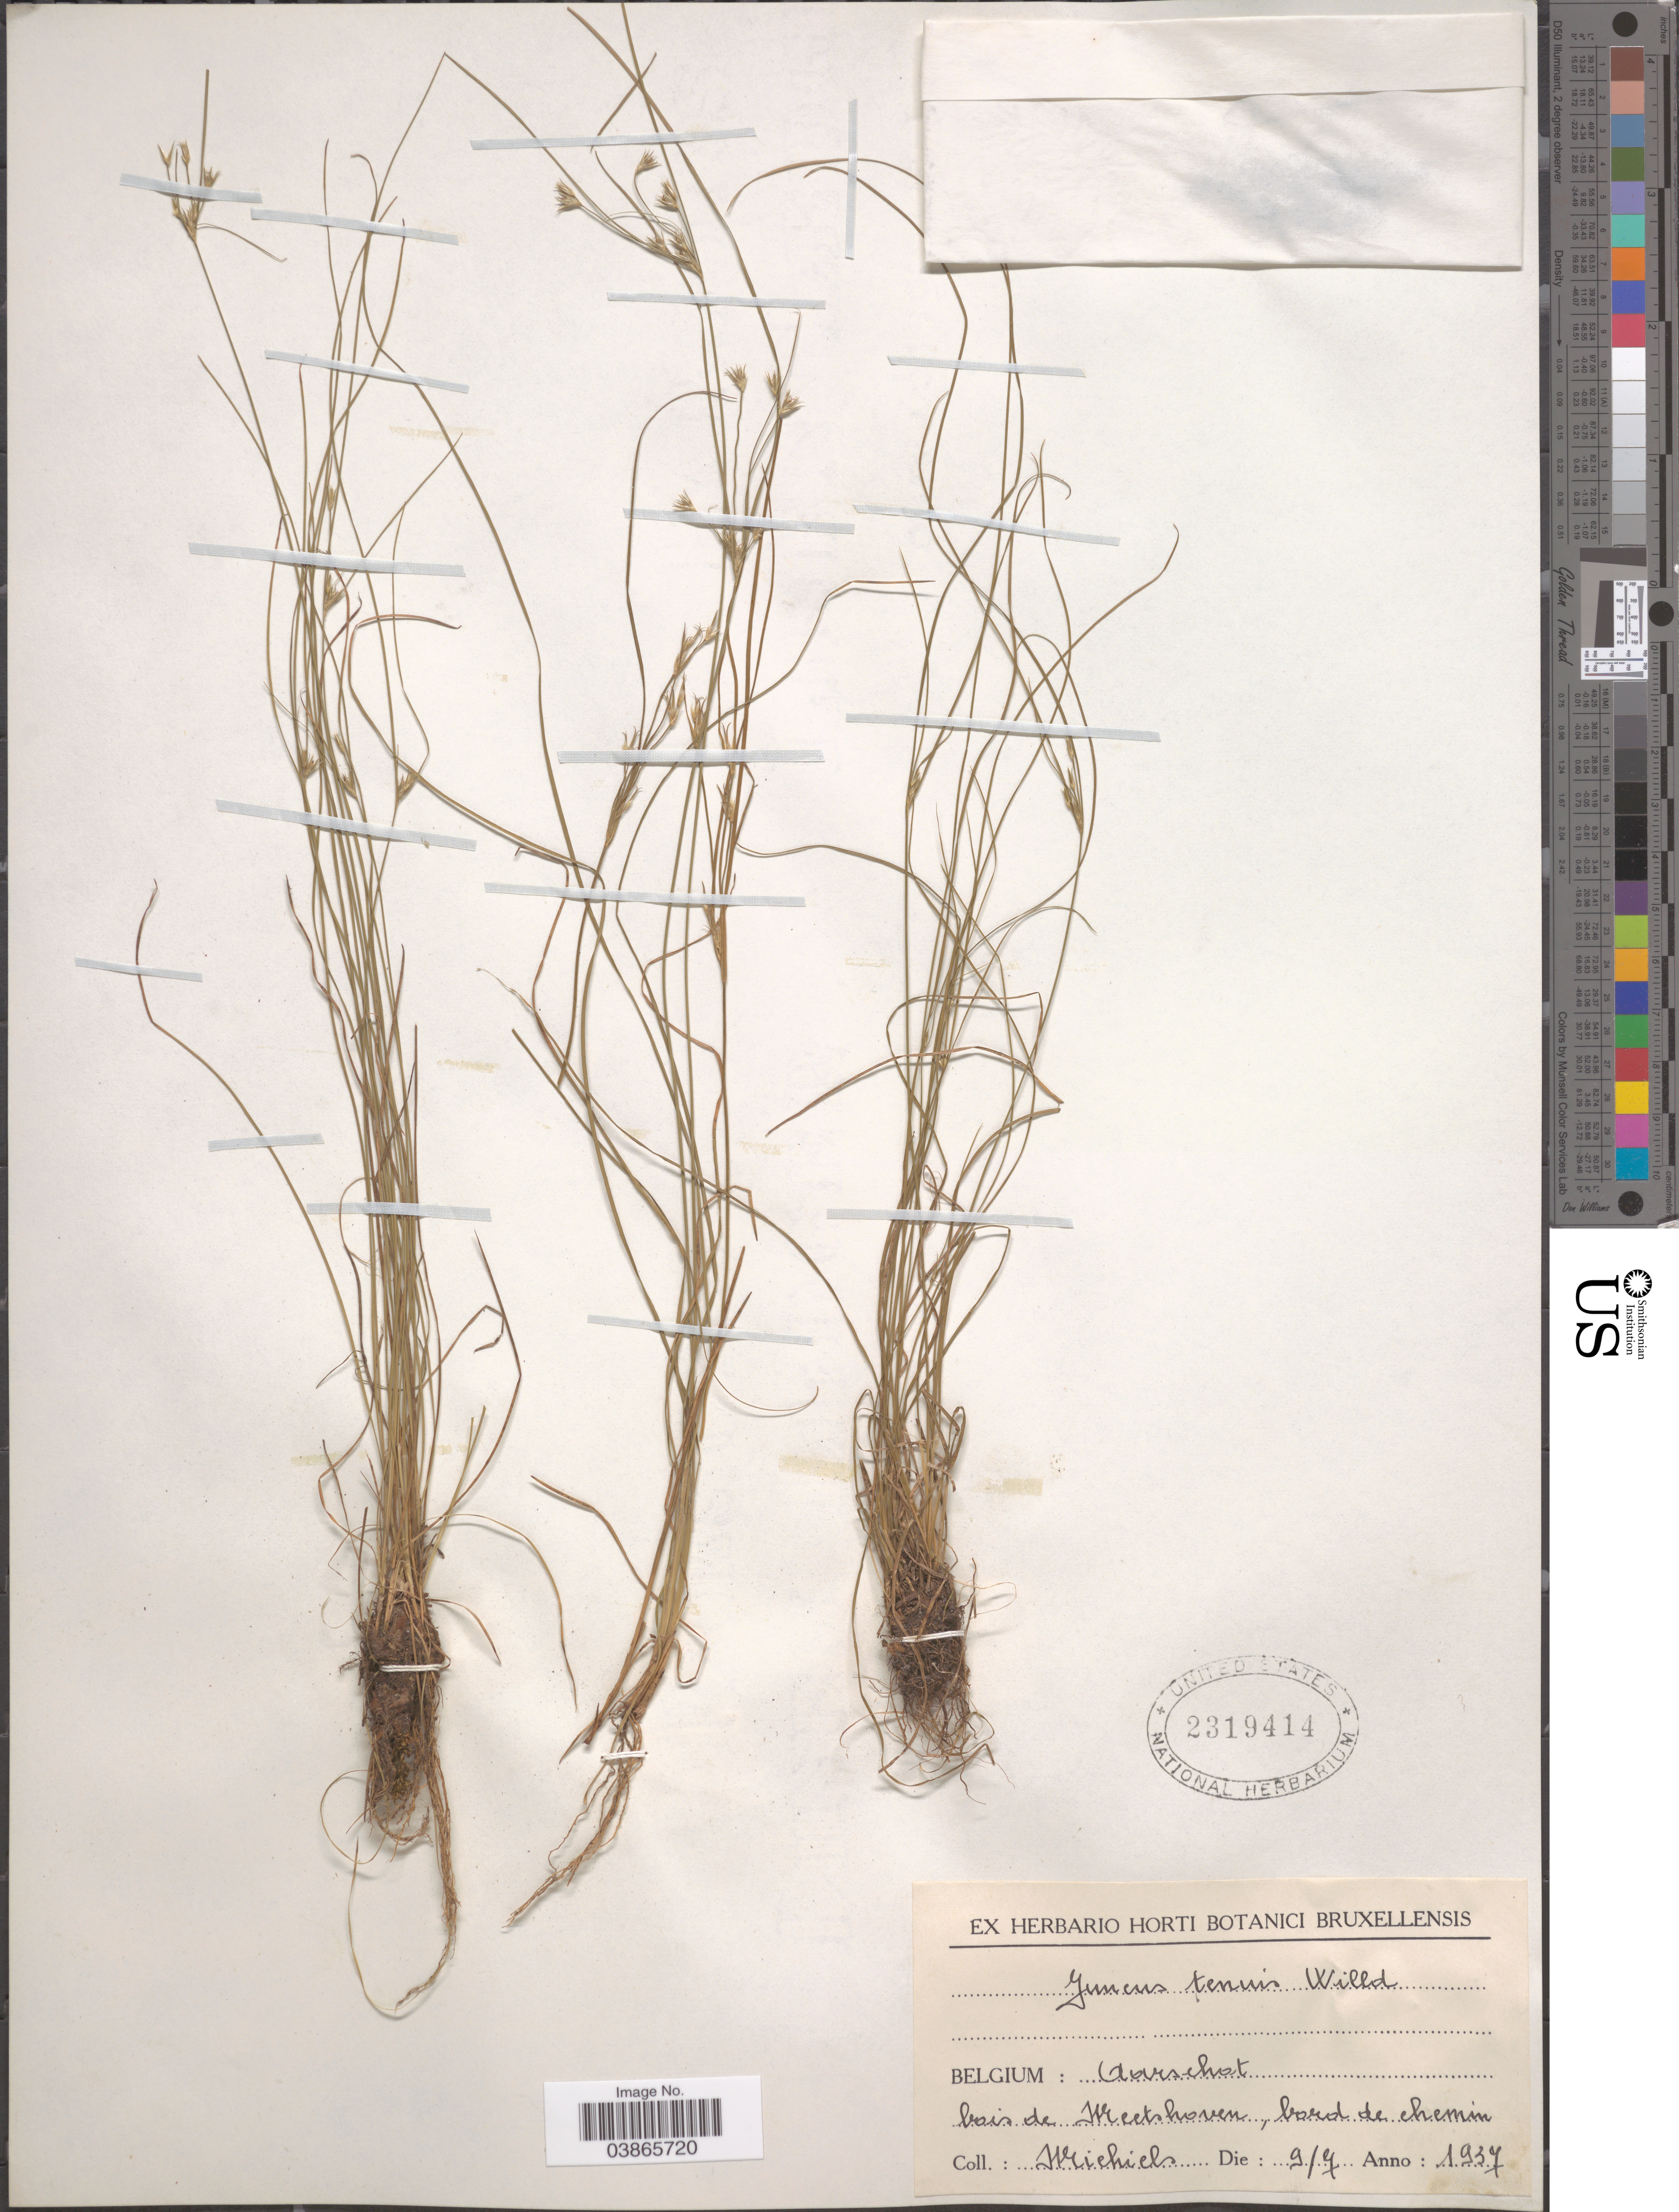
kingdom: Plantae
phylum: Tracheophyta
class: Liliopsida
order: Poales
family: Juncaceae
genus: Juncus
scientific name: Juncus tenuis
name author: Willd.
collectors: -. Michiels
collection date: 1937-07-09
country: Belgium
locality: Aarschot. Bois de Meetshoven, bord de chemin.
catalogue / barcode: US 2319414